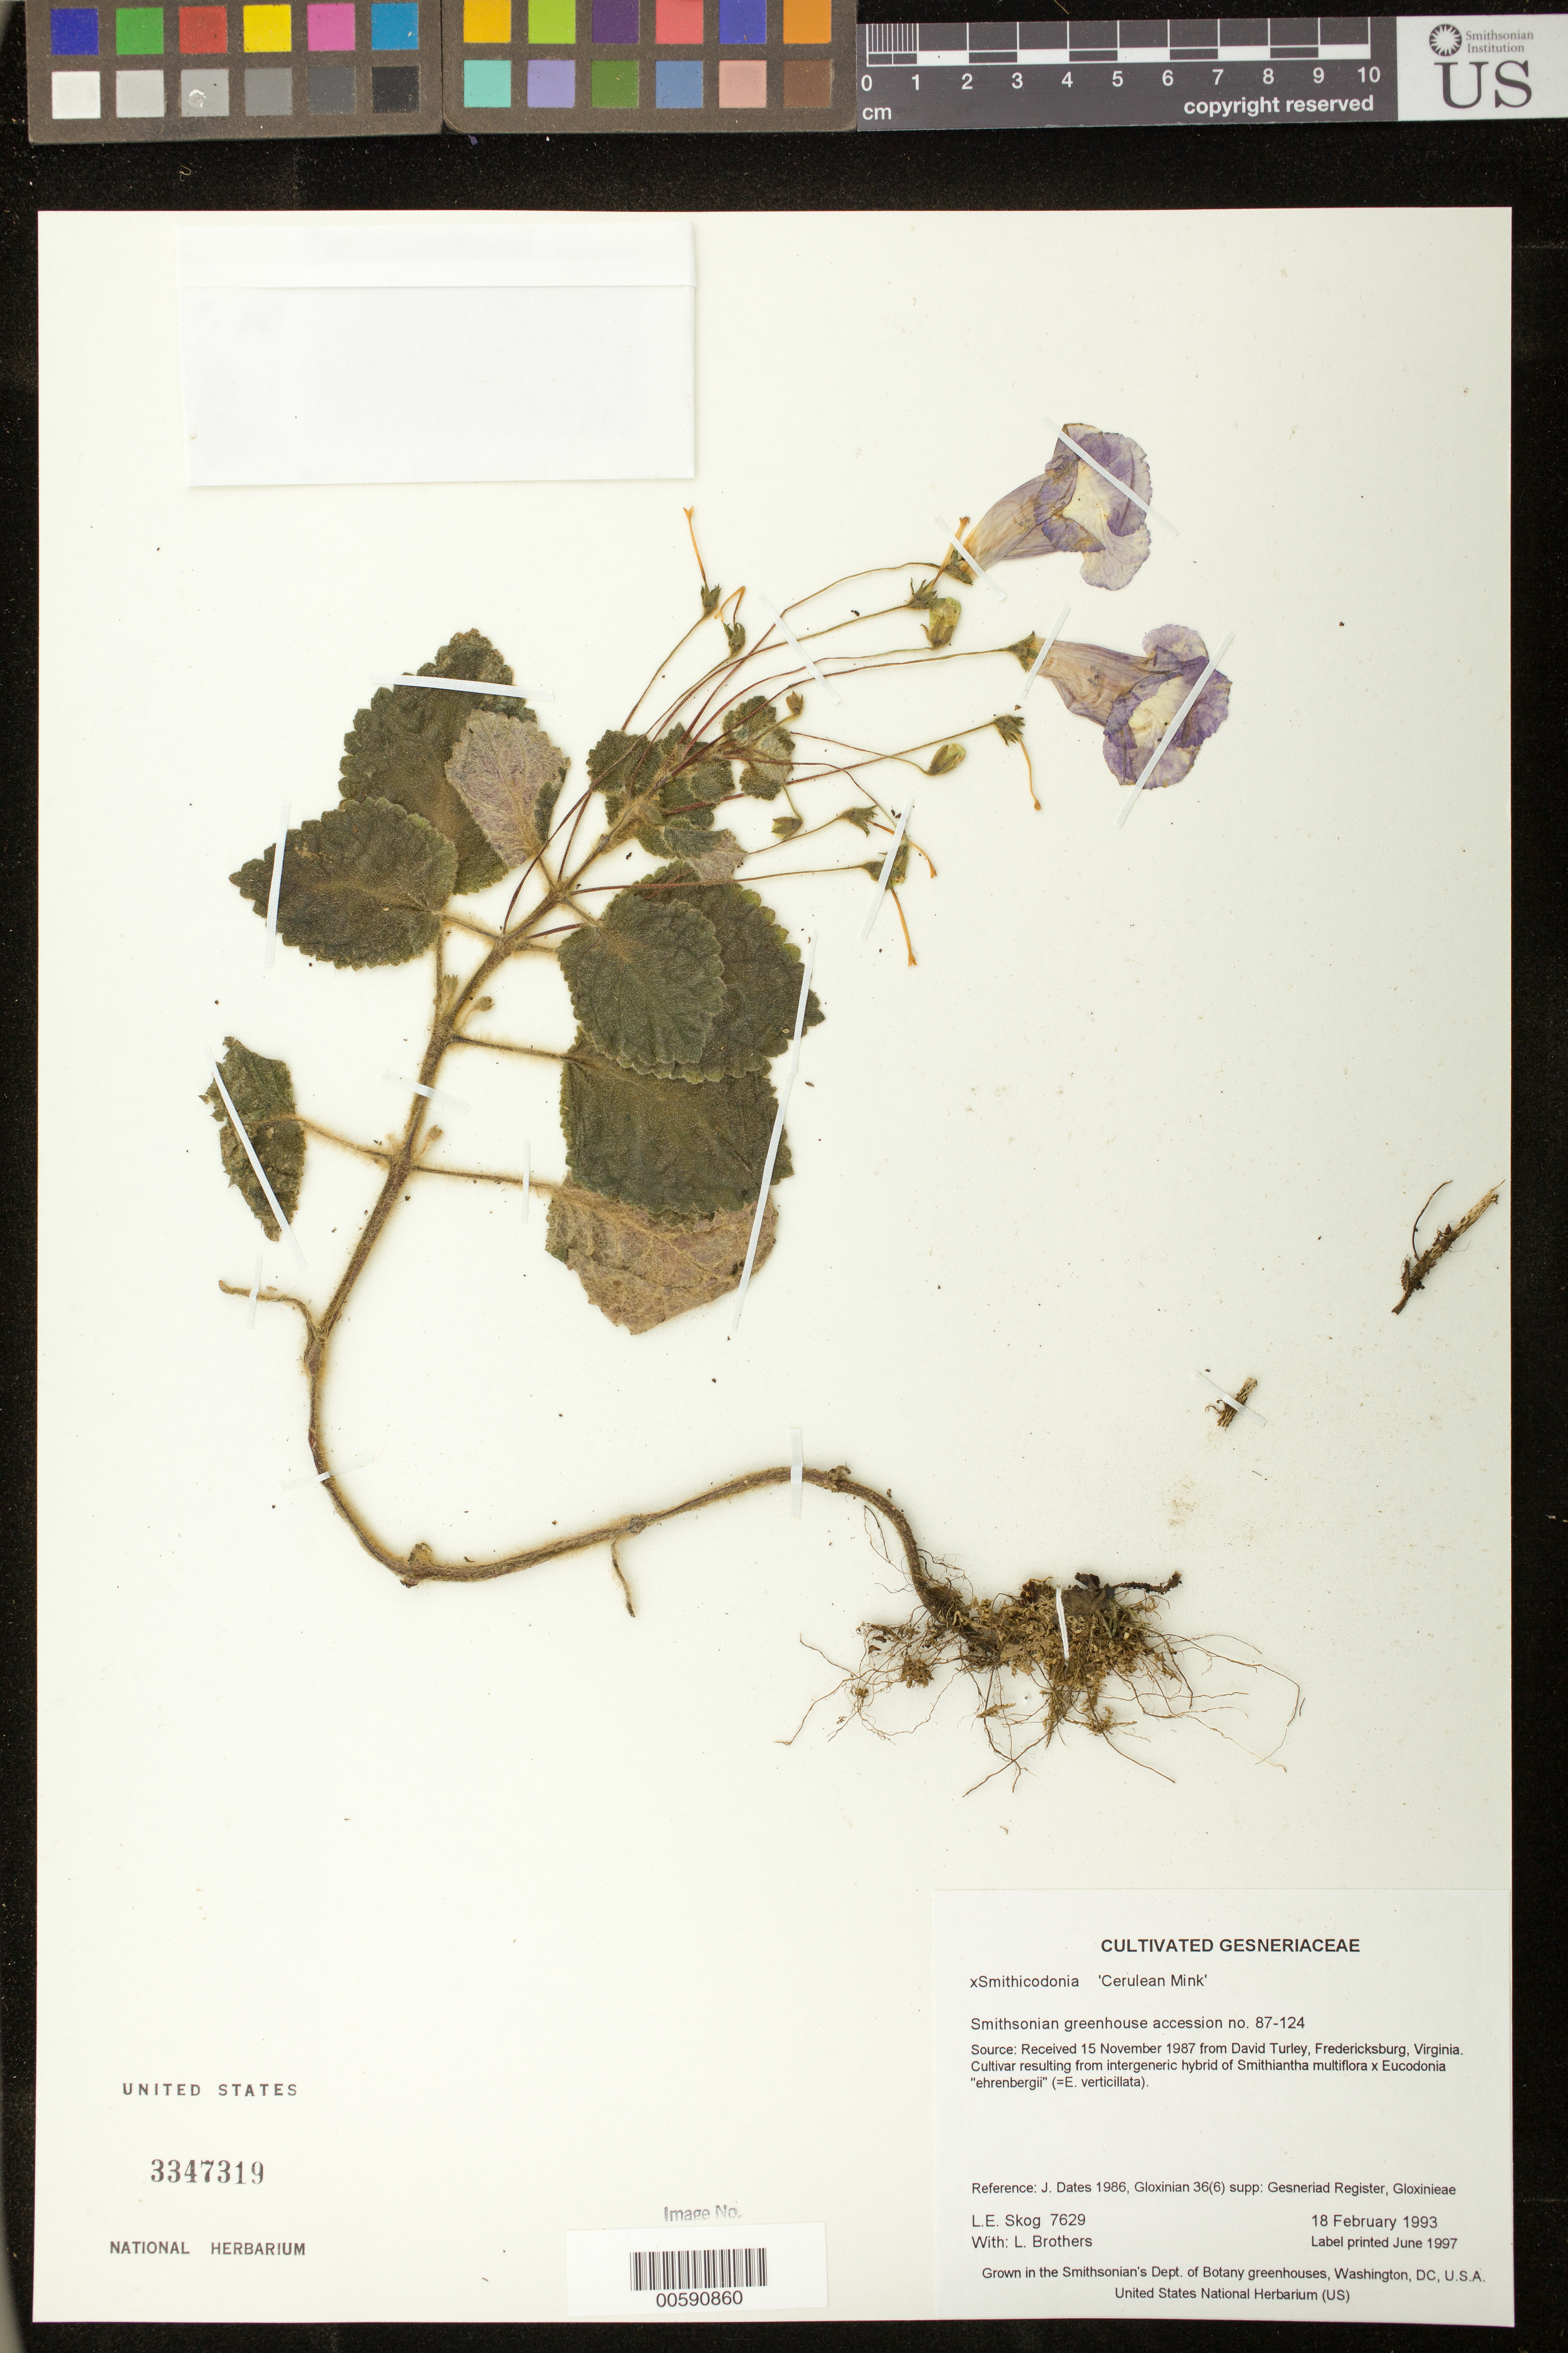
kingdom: Plantae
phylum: Tracheophyta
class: Magnoliopsida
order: Lamiales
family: Gesneriaceae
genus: Smithicodonia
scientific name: x Smithicodonia 'Cerulean Mink'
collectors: L. E. Skog & L. Brothers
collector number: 7629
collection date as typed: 18 Feb 1993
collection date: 1993-02-18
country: United States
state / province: District of Columbia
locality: Grown in the Smithsonian's Dept. of Botany greenhouses, Washington, DC, U.S.A.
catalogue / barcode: US 3347319